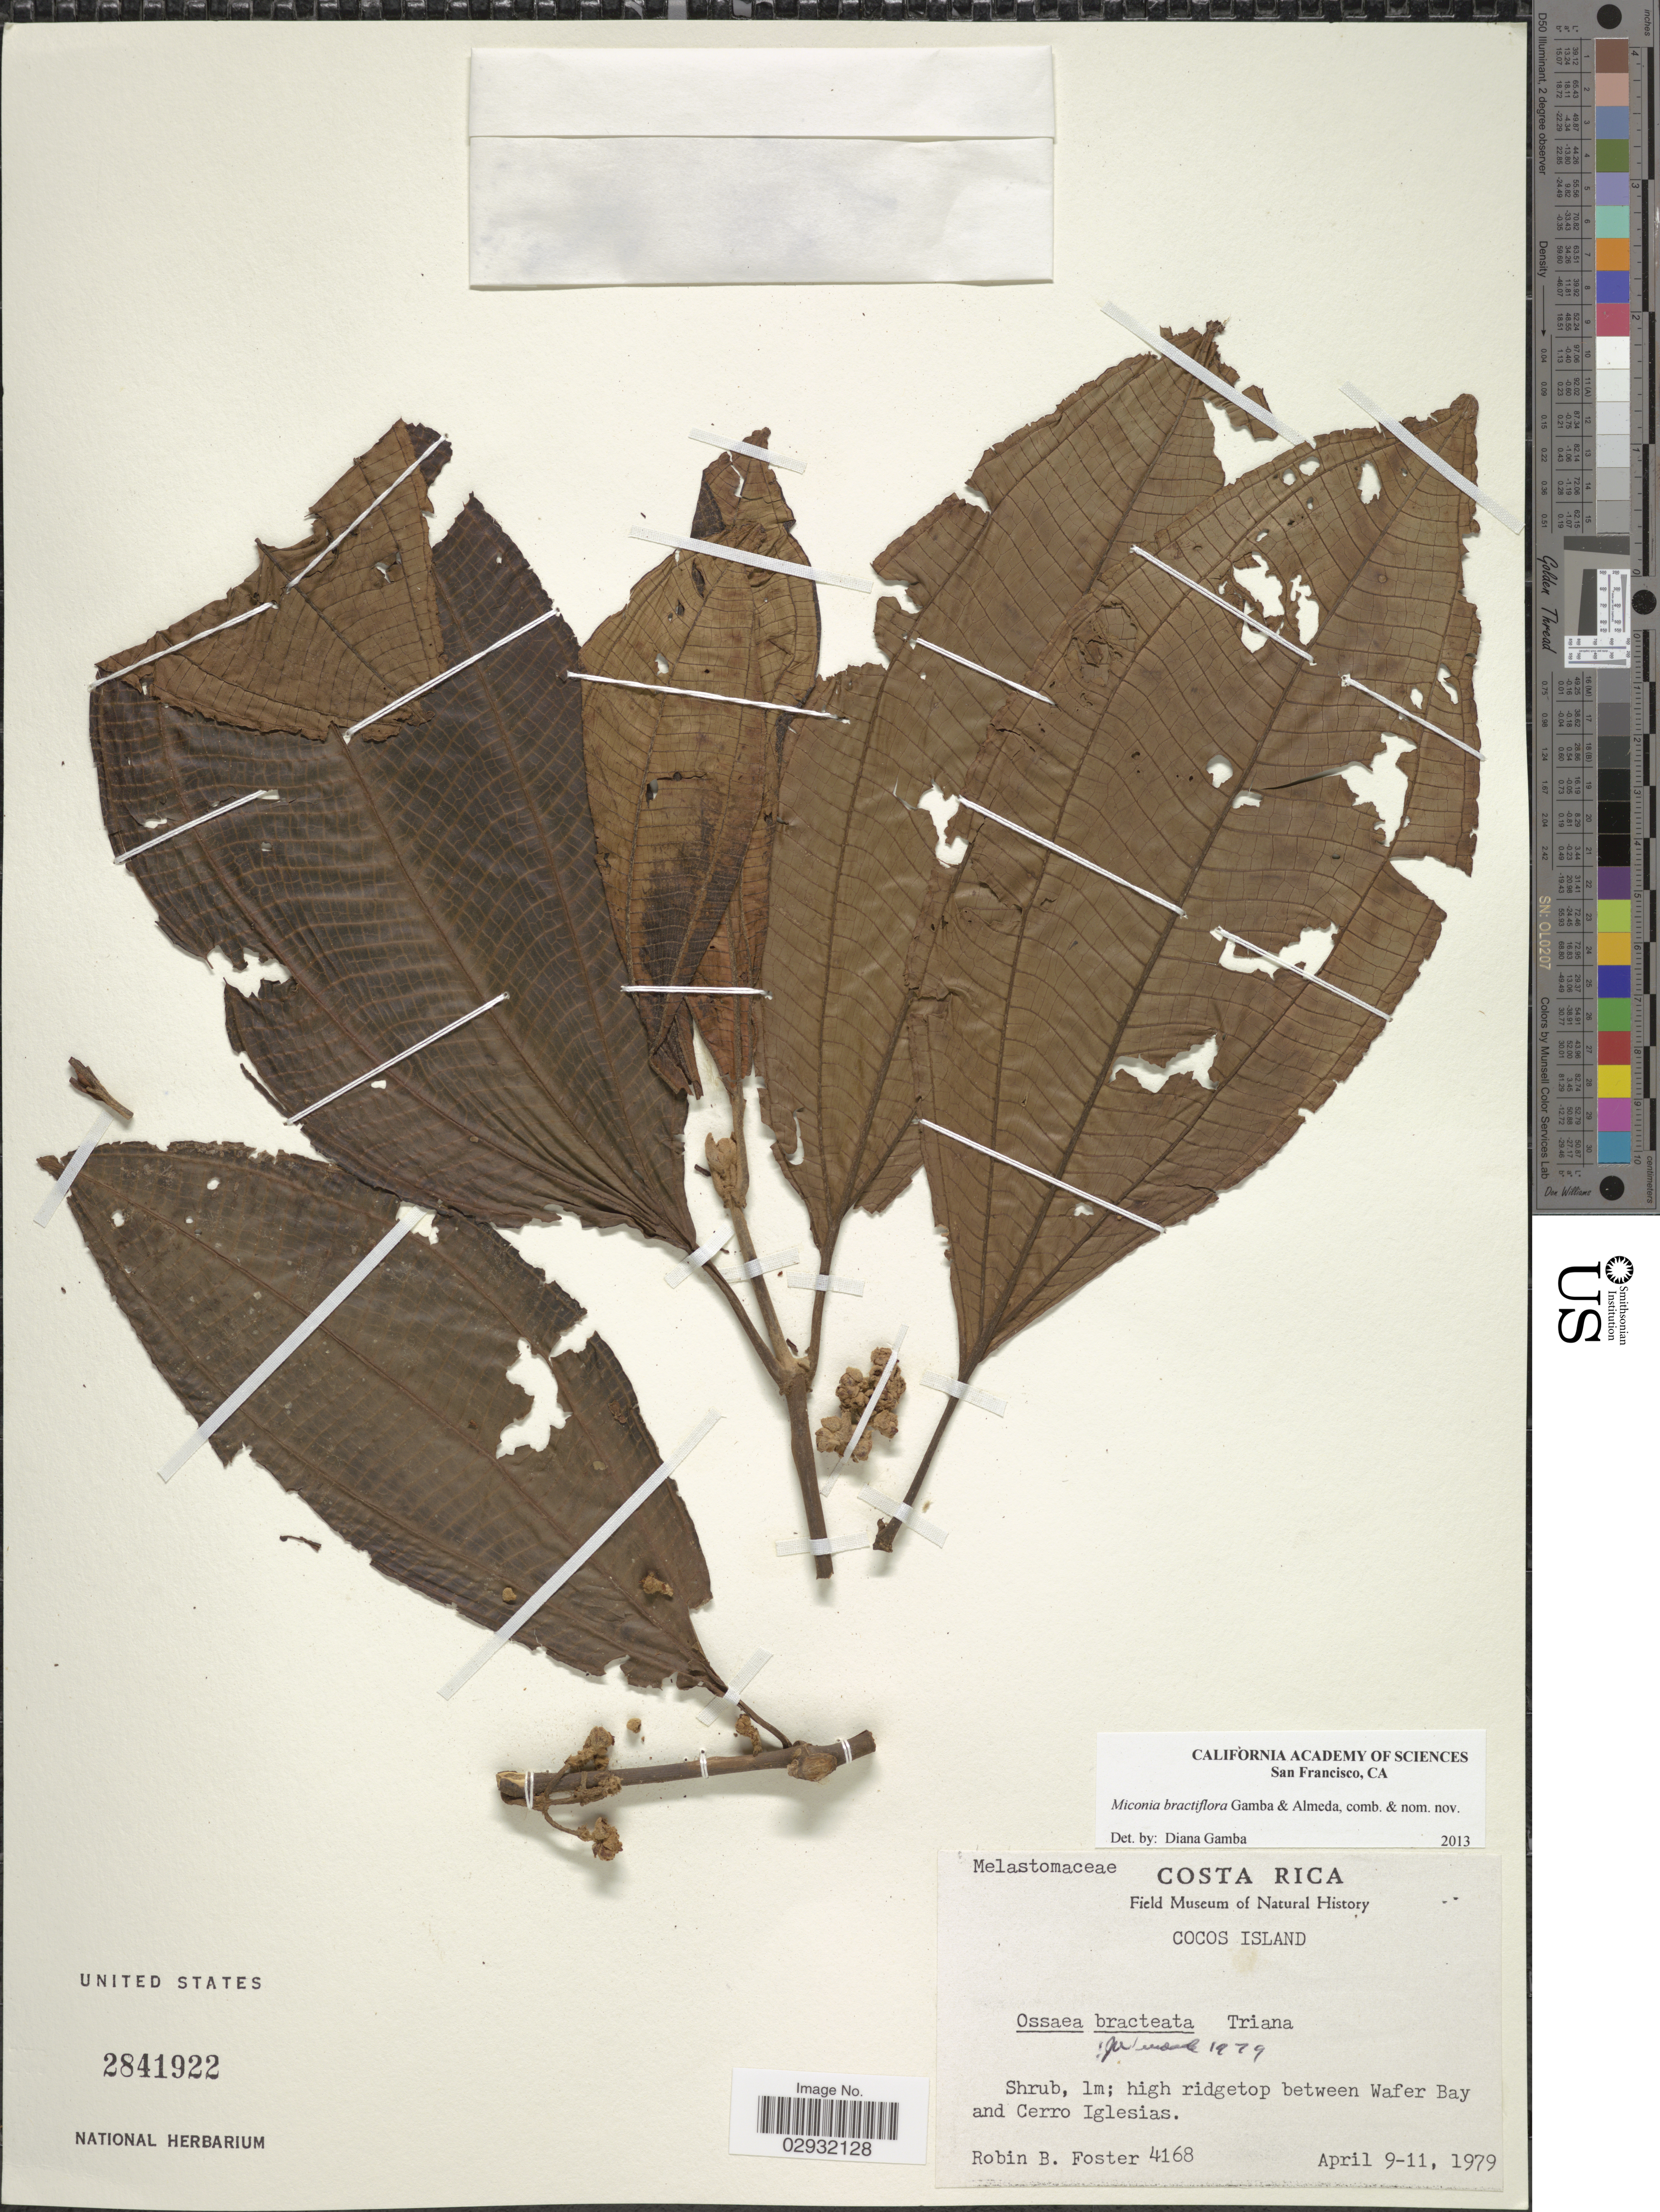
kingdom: Plantae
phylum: Tracheophyta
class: Magnoliopsida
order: Myrtales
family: Melastomataceae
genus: Miconia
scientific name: Miconia bractiflora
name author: Gamba & Almeda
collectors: R. B. Foster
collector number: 4168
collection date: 1979-04-09/1979-04-11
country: Costa Rica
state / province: Puntarenas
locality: Cocos Island, high ridgetop between Wafer Bay and Cerro Iglesias.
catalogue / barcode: US 2841922